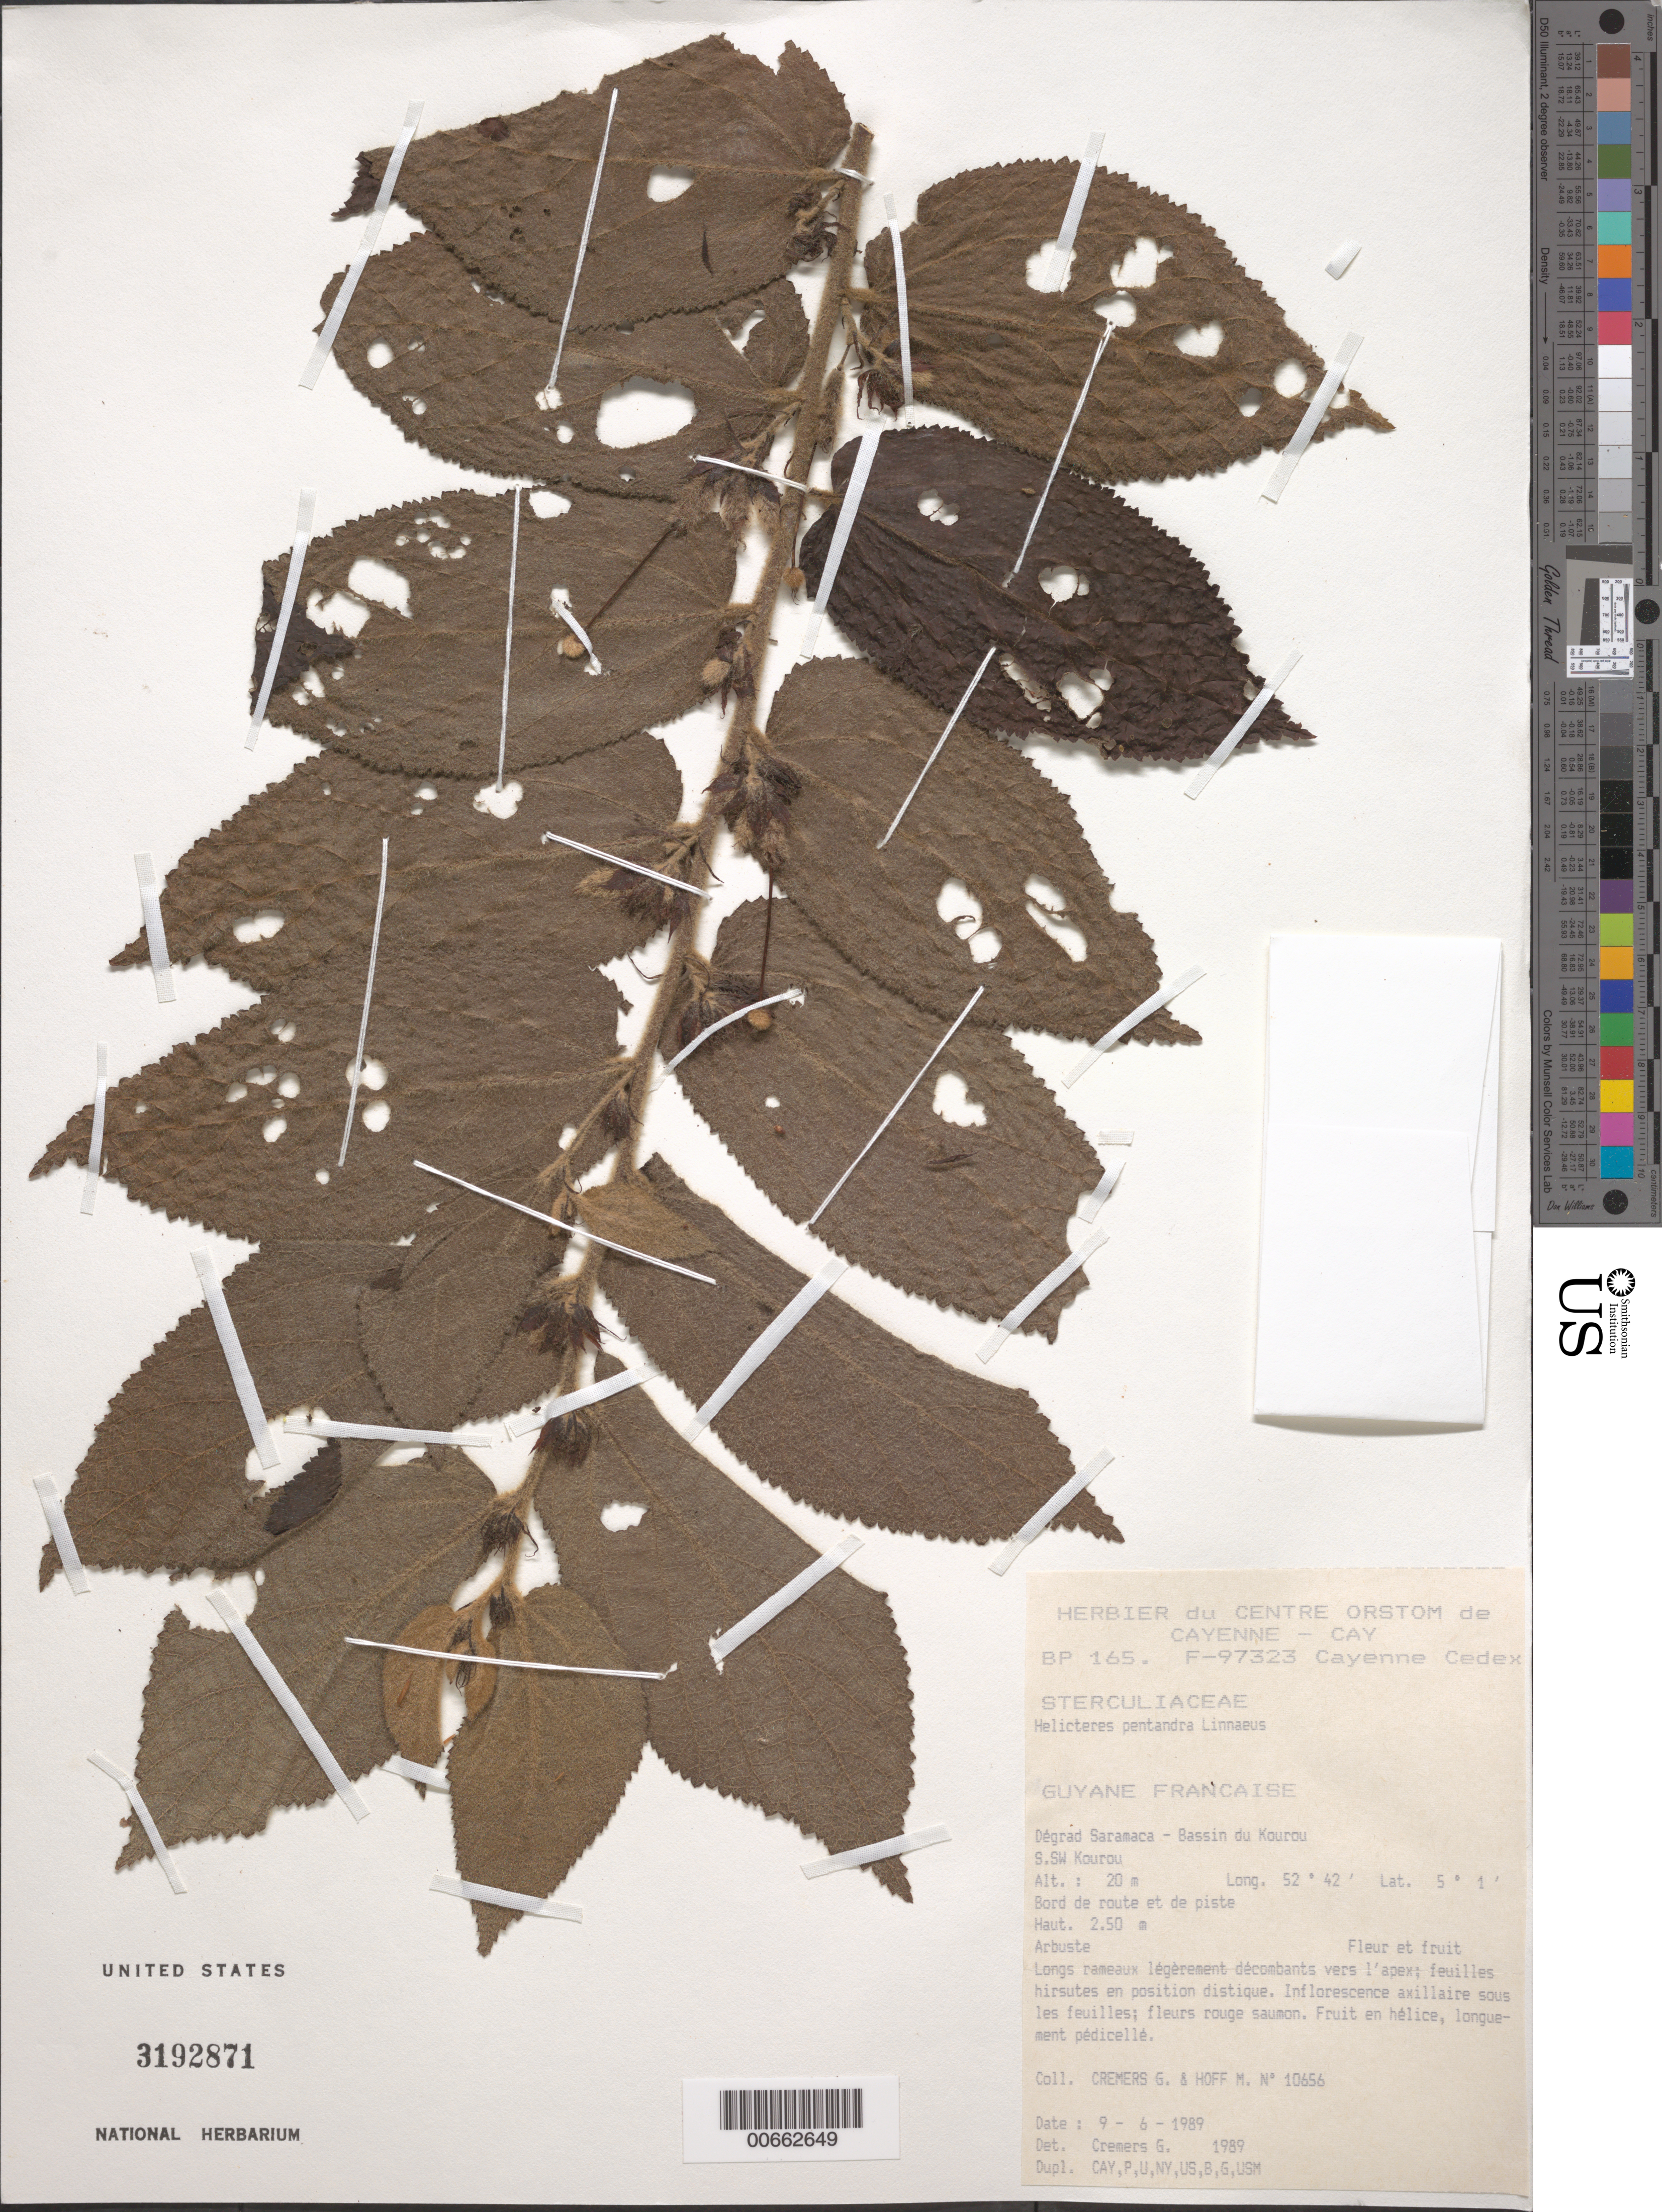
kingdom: Plantae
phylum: Tracheophyta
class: Magnoliopsida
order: Malvales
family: Malvaceae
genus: Helicteres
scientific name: Helicteres pentandra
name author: L.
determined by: Cremers, Georges A.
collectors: G. Cremers & M. Hoff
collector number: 10656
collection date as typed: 09 Jun 1989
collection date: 1989-06-09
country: French Guiana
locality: Dégrad Saramaca, Bassin du Kourou, S.SW Kourou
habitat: Bord de route et de piste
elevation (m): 20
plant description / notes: CAY, US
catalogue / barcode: US 3192871